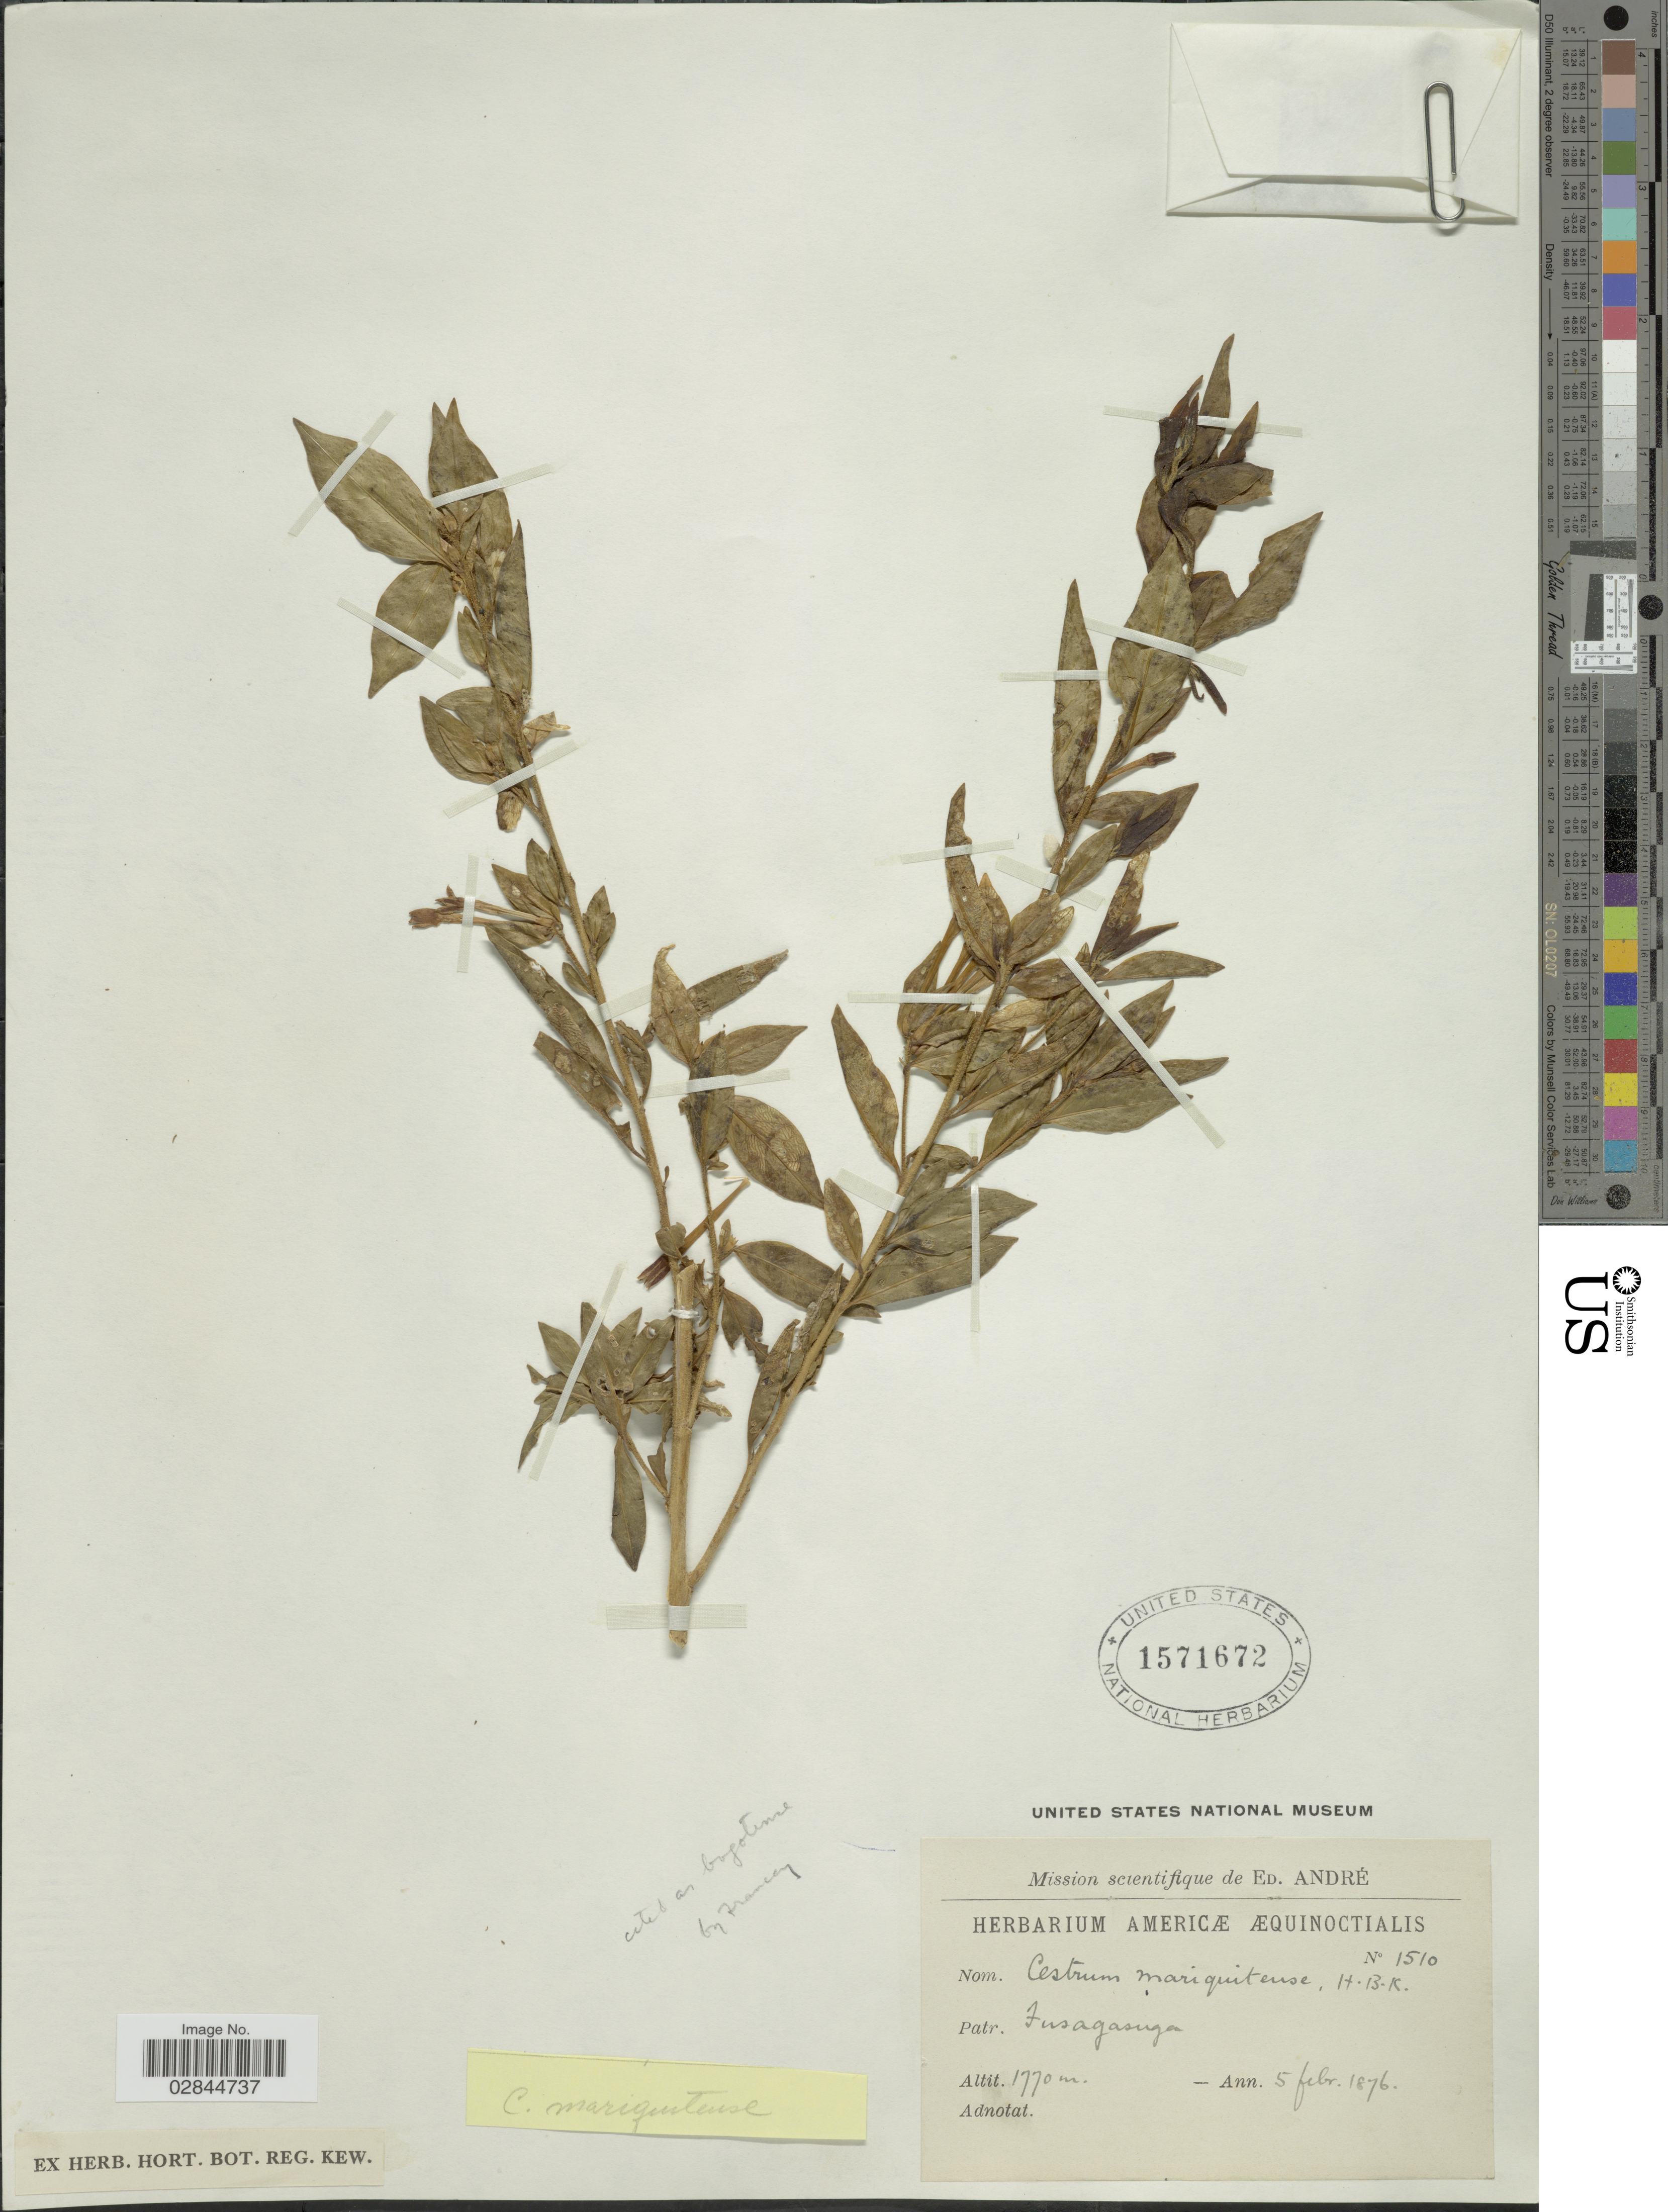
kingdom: Plantae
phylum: Tracheophyta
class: Magnoliopsida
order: Solanales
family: Solanaceae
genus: Cestrum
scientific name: Cestrum mariquitense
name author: Kunth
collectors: É. F. André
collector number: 1510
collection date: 1876-02-05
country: Colombia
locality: Patr. Fusagasuga.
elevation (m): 1770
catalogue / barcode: US 1571672